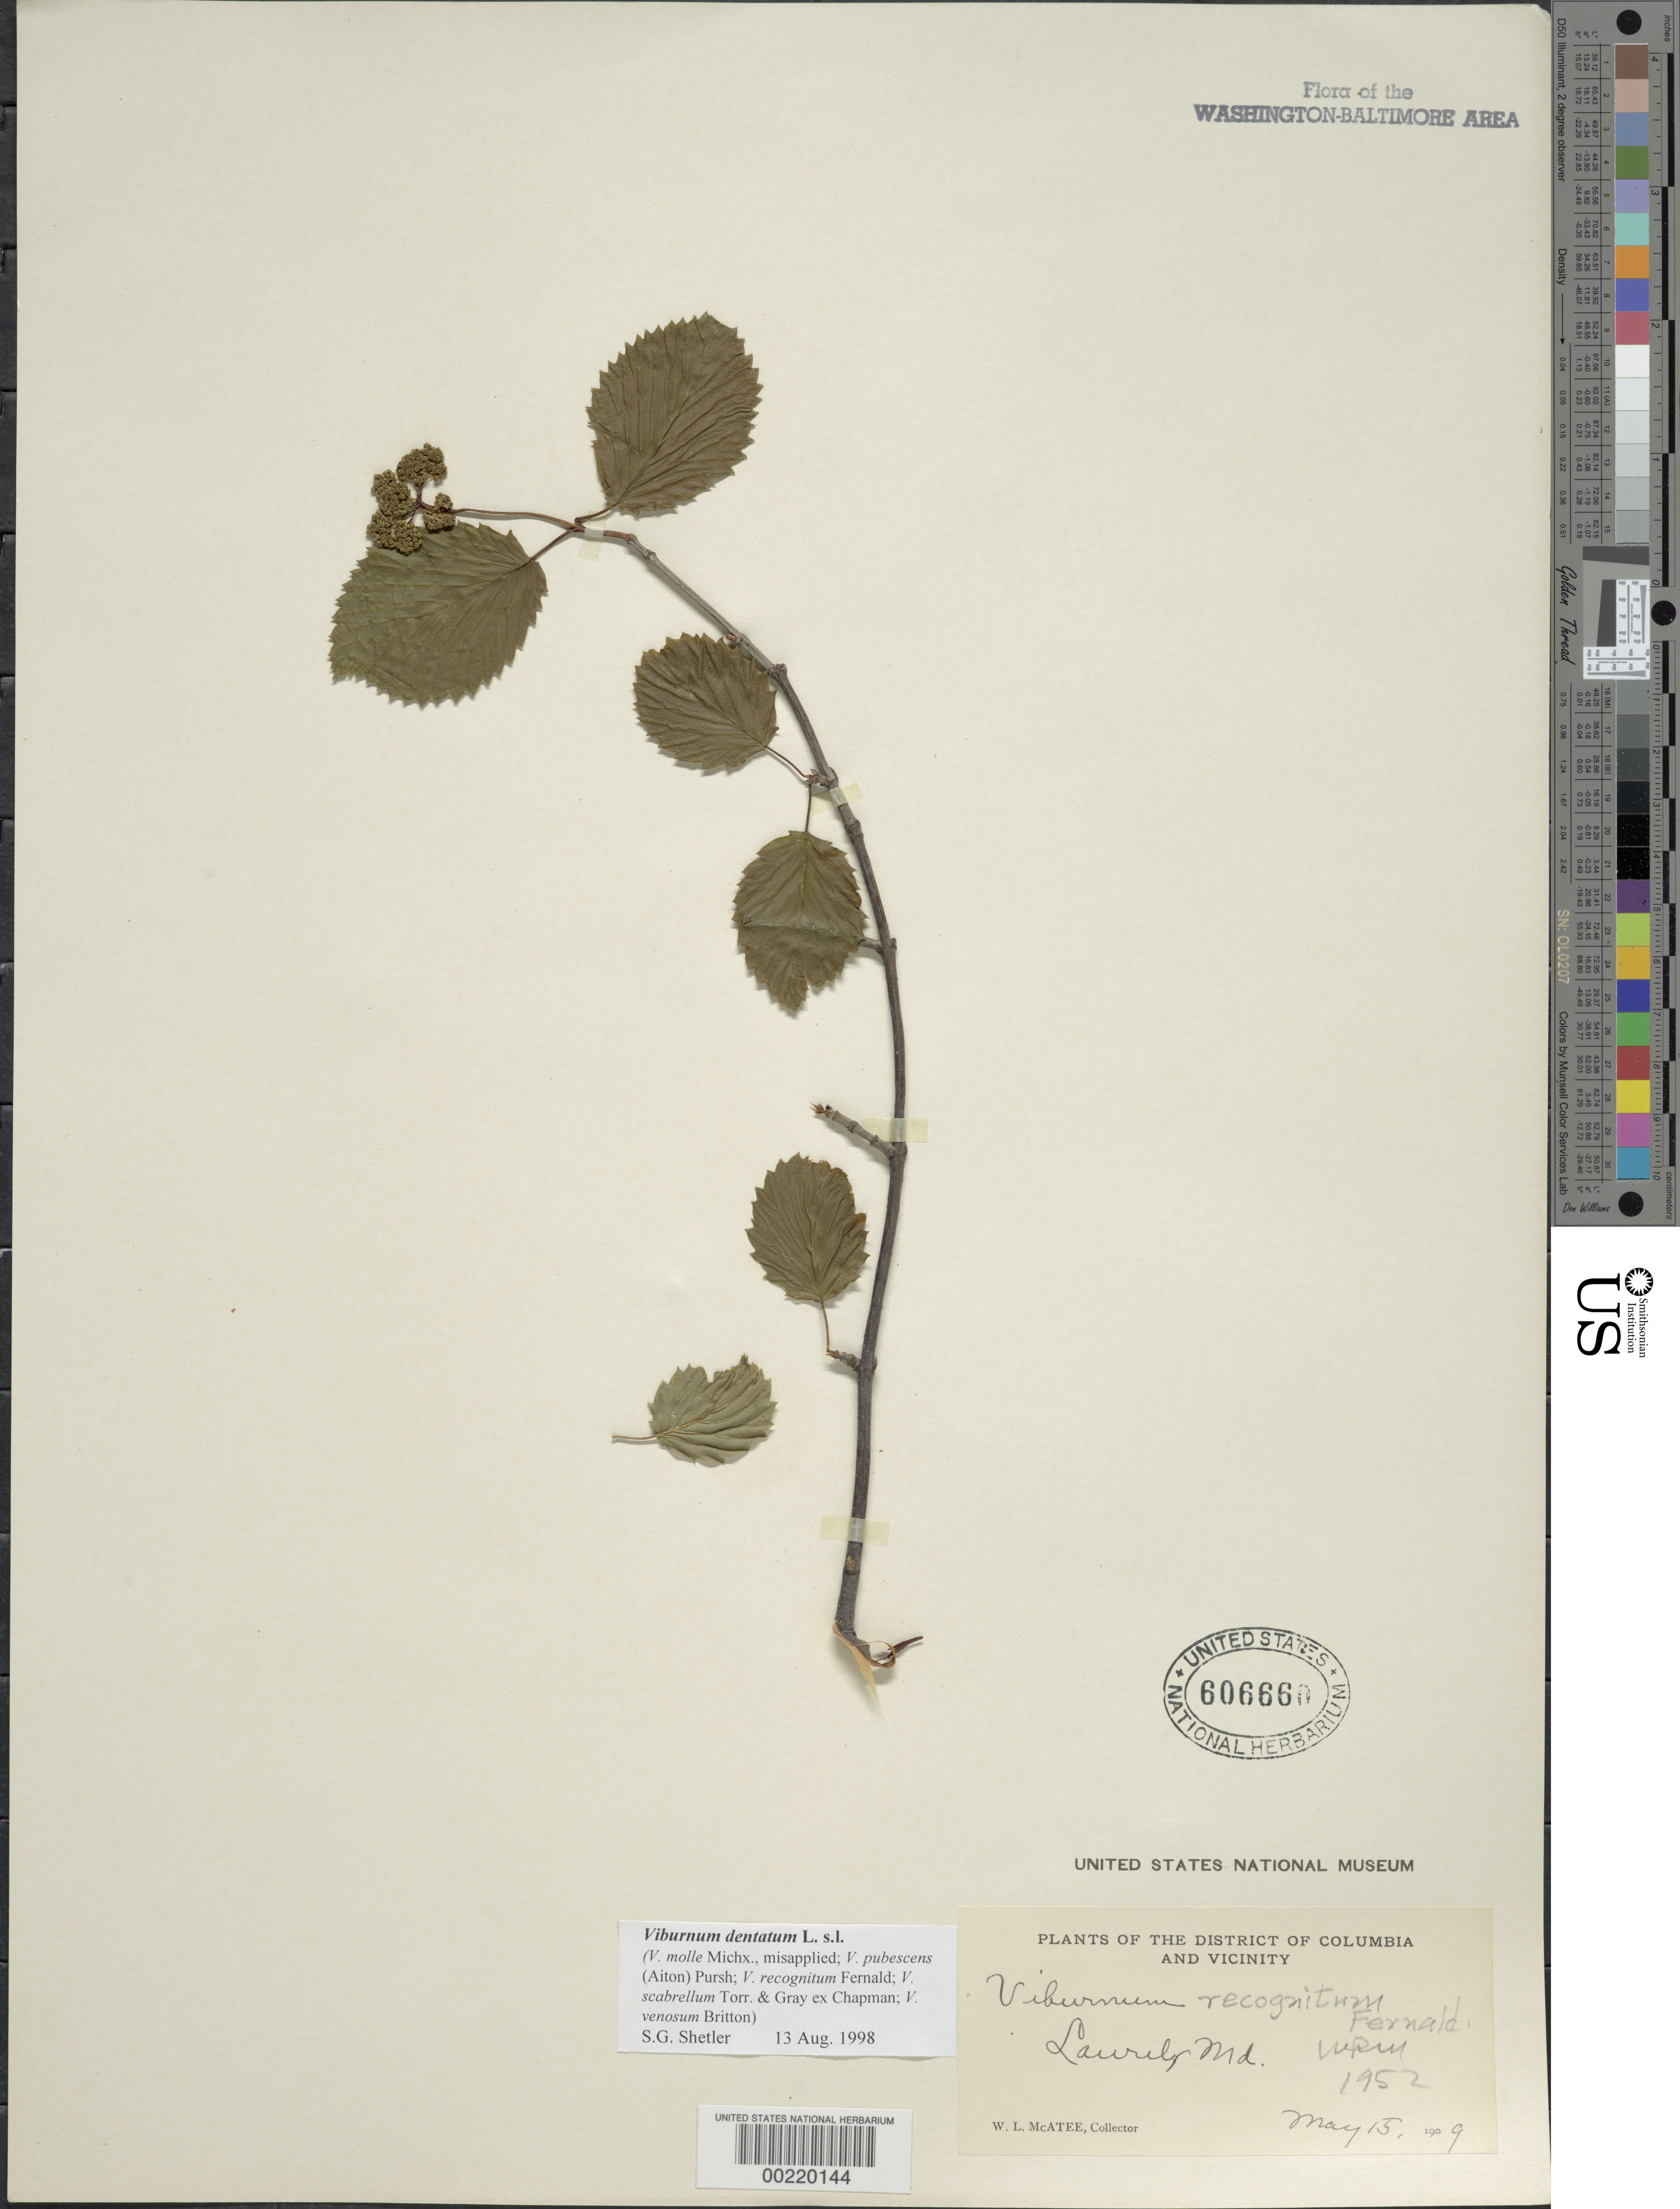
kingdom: Plantae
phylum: Tracheophyta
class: Magnoliopsida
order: Dipsacales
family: Viburnaceae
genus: Viburnum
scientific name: Viburnum dentatum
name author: L.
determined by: McAtee, W. L.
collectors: W. McAtee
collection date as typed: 15 May 1909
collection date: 1909-05-15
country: United States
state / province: Maryland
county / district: Prince George's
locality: Laurel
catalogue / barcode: US 606660